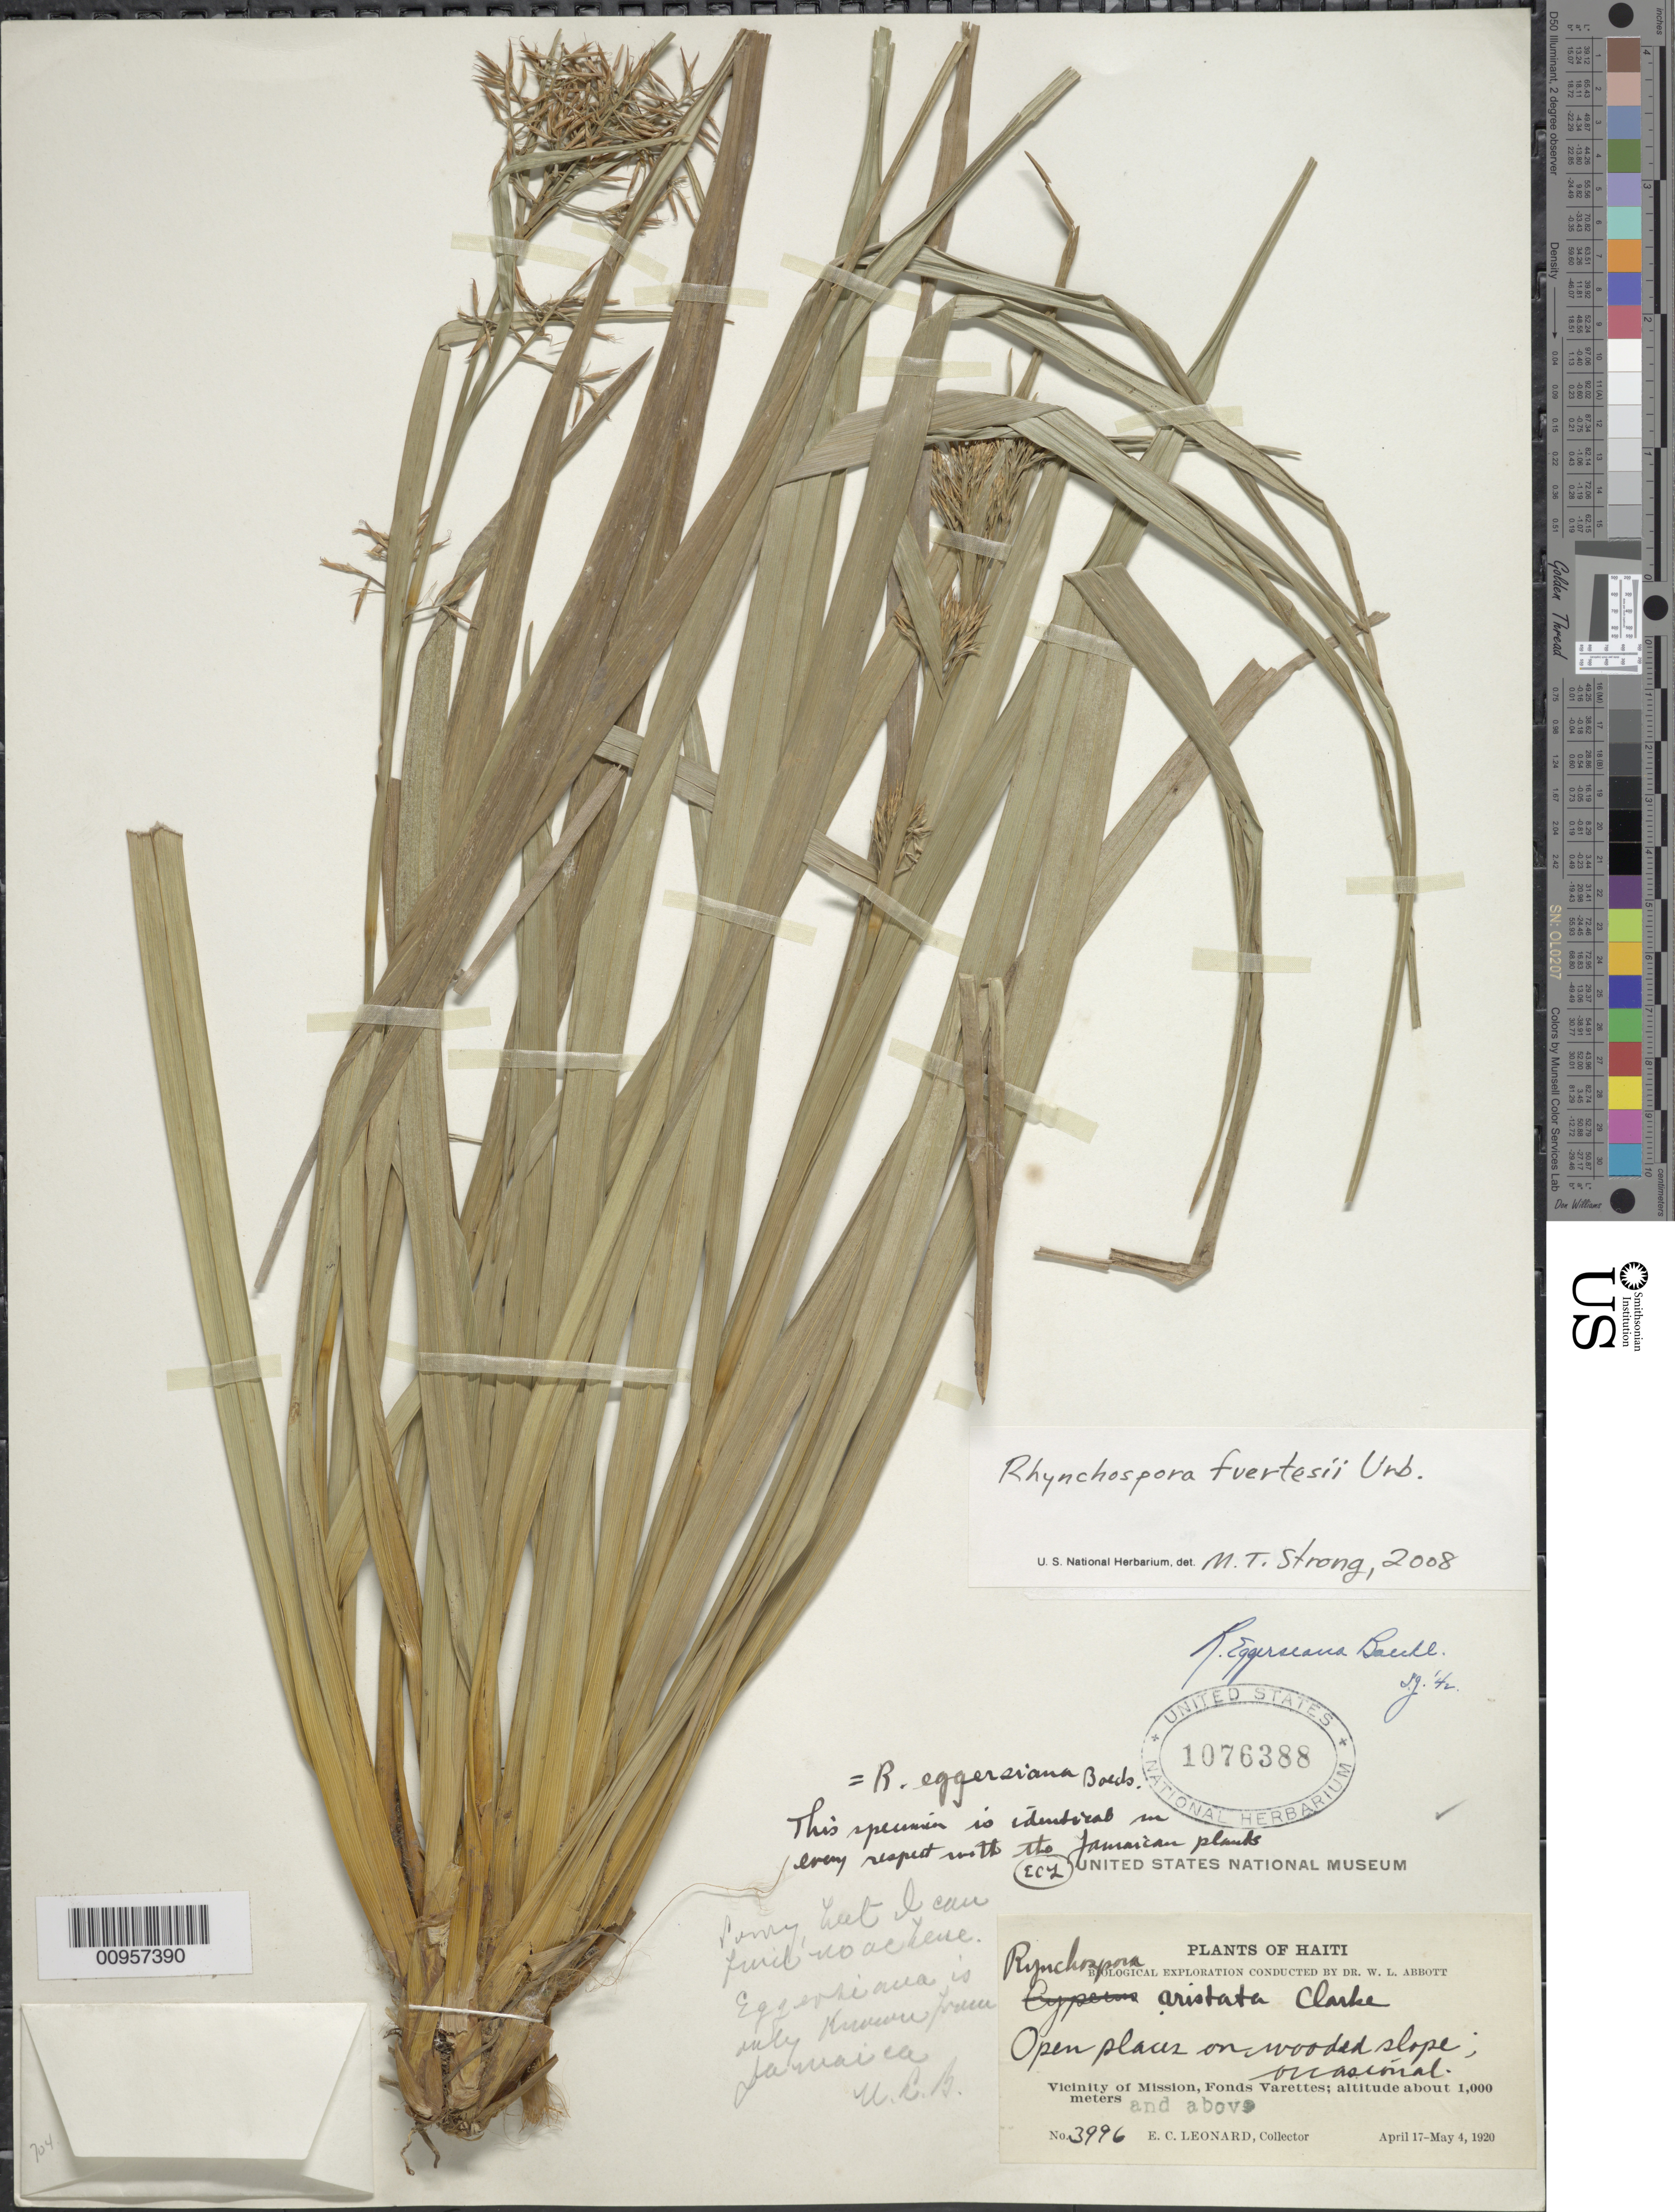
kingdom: Plantae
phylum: Tracheophyta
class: Liliopsida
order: Poales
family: Cyperaceae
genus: Rhynchospora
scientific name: Rhynchospora fuertesii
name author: Urb.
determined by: Strong, M. T., (US), Smithsonian Institution - National Museum of Natural History (UNITED STATES)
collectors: E. C. Leonard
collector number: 3996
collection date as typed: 17 Apr 1920 to 04 May 1920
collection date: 1920-04-17/1920-05-04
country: Haiti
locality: Vicinity of Mission, Fondes Varettes, open places on wooded slopes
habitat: Open places on wooded slopes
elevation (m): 1000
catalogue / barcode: US 1076388